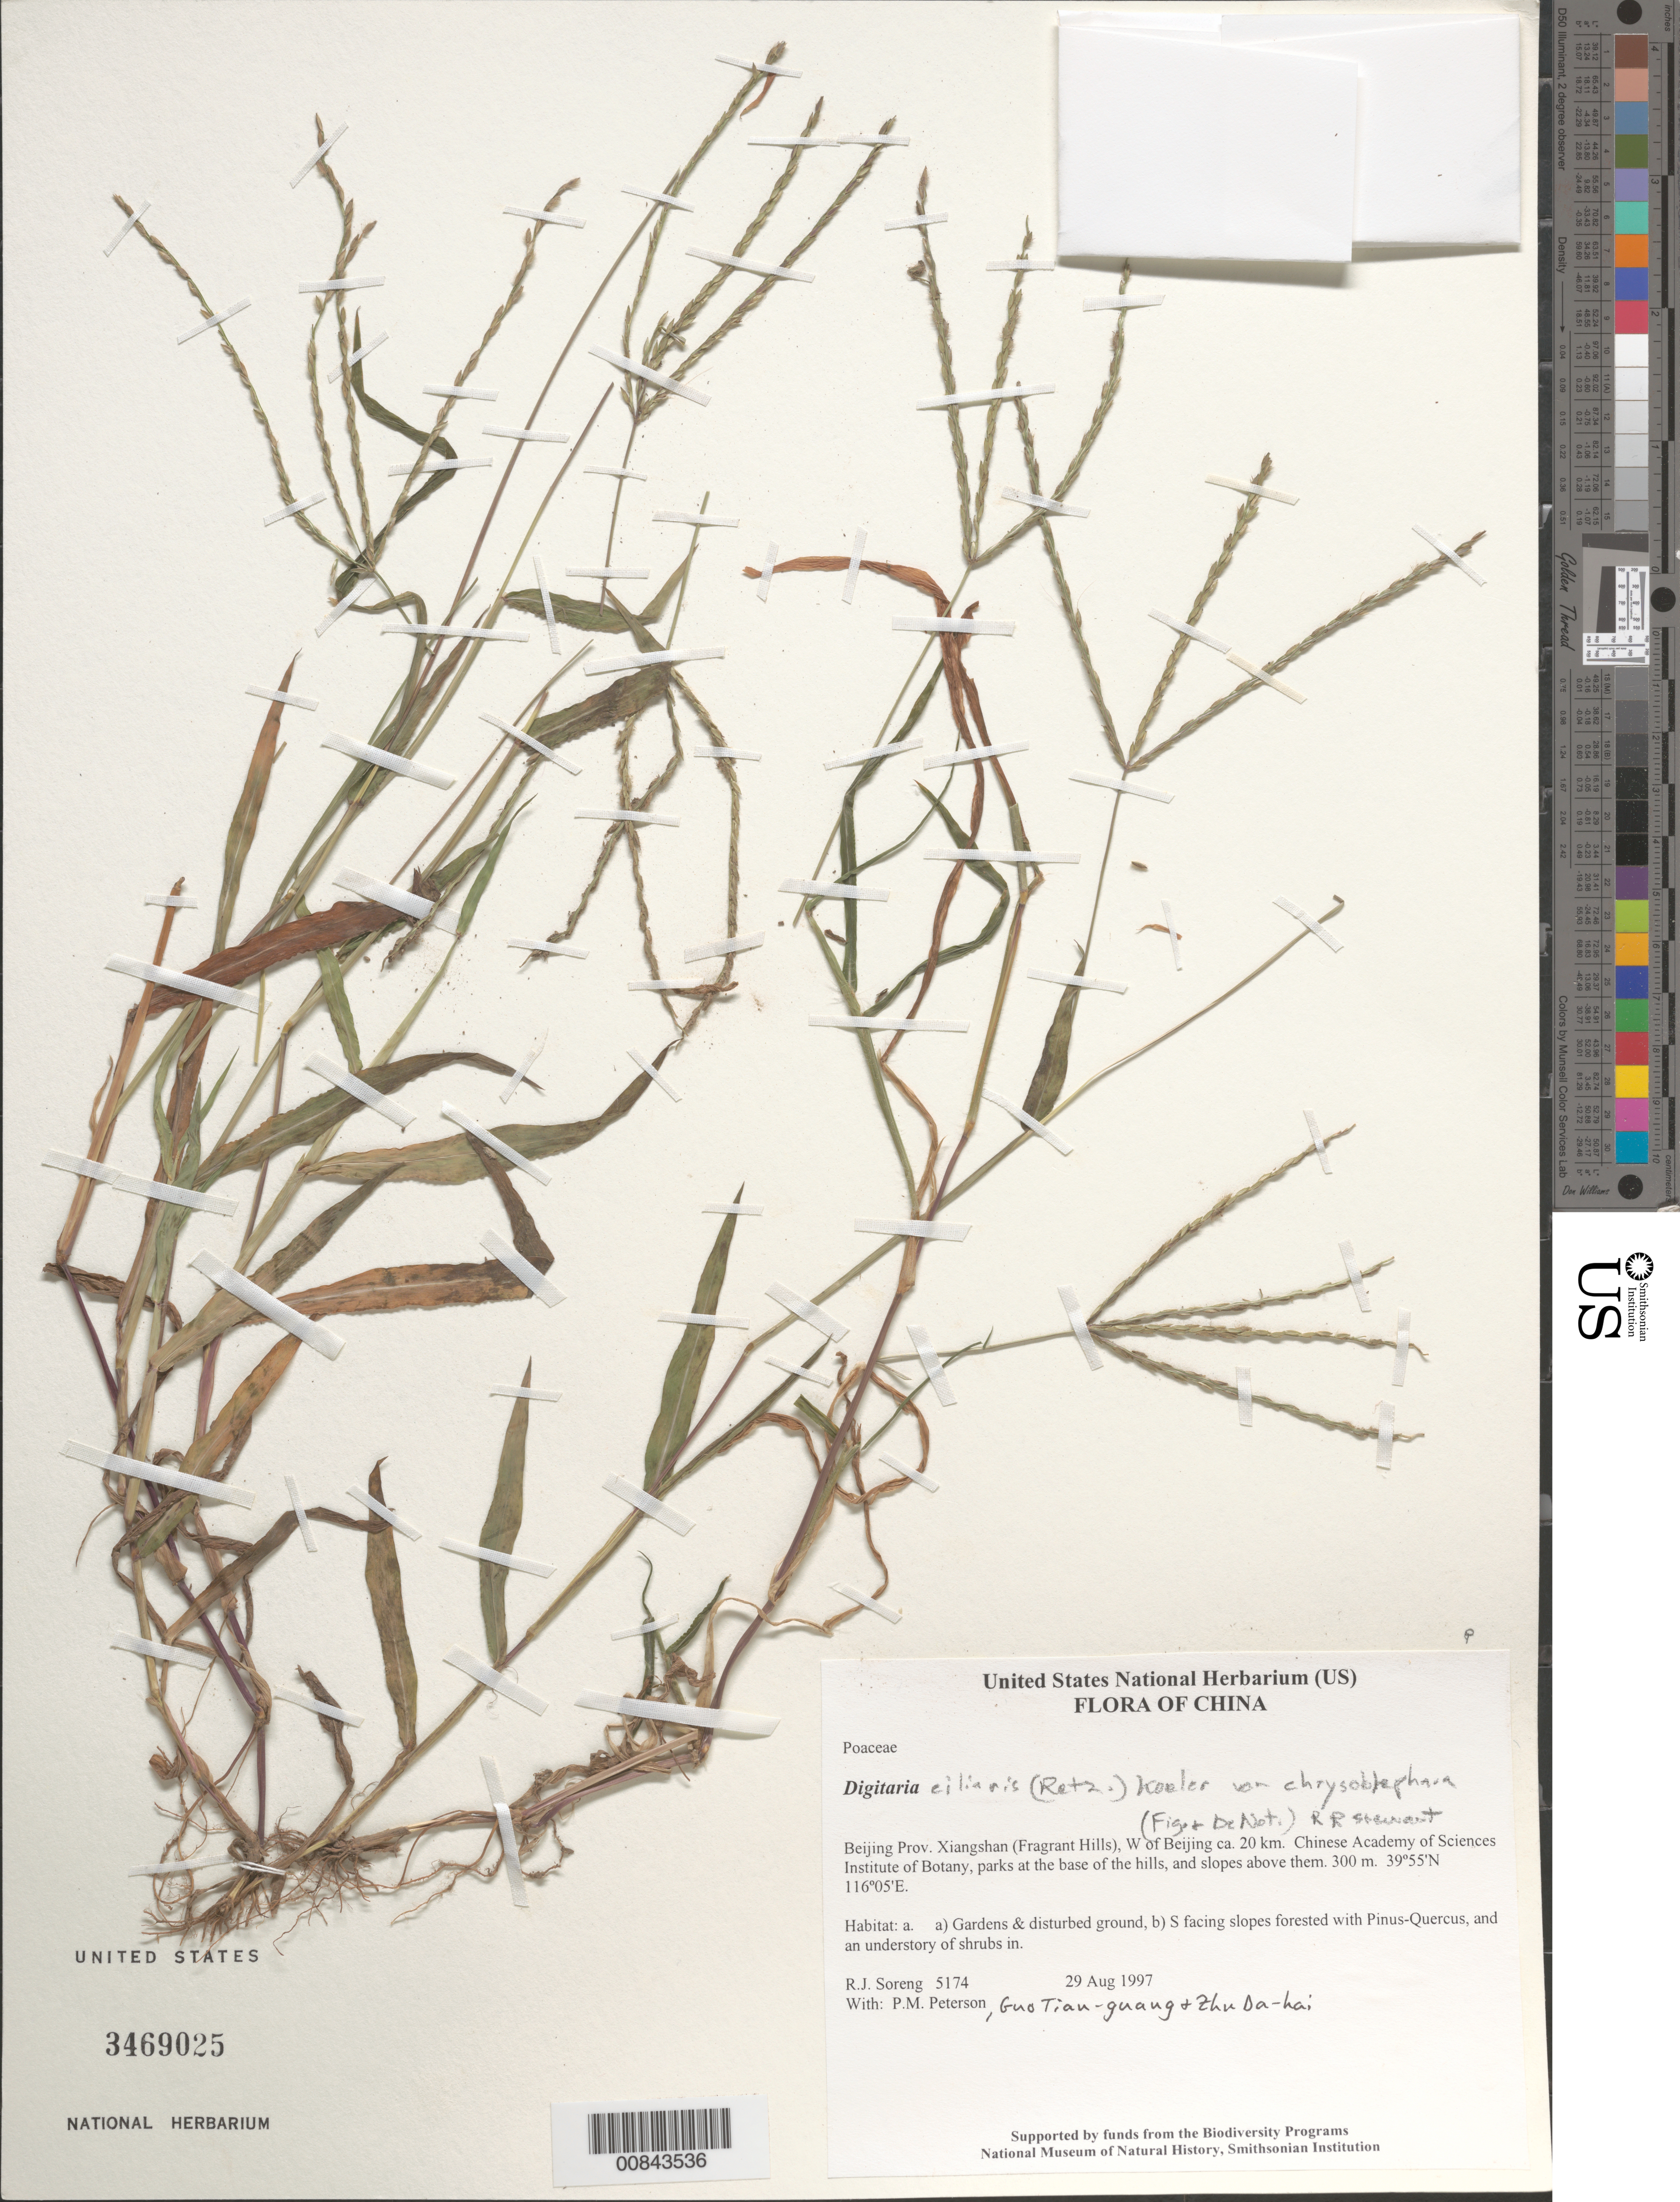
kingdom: Plantae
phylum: Tracheophyta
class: Liliopsida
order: Poales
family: Poaceae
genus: Digitaria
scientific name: Digitaria ciliaris var. chrysoblephara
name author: (Fig. & De Not.) R.R. Stewart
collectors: R. J. Soreng, P. M. Peterson & Zhu Da-hai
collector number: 5174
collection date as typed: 29 Aug 1997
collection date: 1997-08-29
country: China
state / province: Beijing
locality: Xiangshan (Fragrant Hills), W of Beijing ca. 20 km Chinese Academy of Sciences Institute of Botany, parks at the base of the hills, and slopes above them.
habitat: Habitat: a. a) Gardens & disturbed ground, b) S facing slopes forested with Pinus-Quercus, and an understory of shrubs in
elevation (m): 300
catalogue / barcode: US 3469025